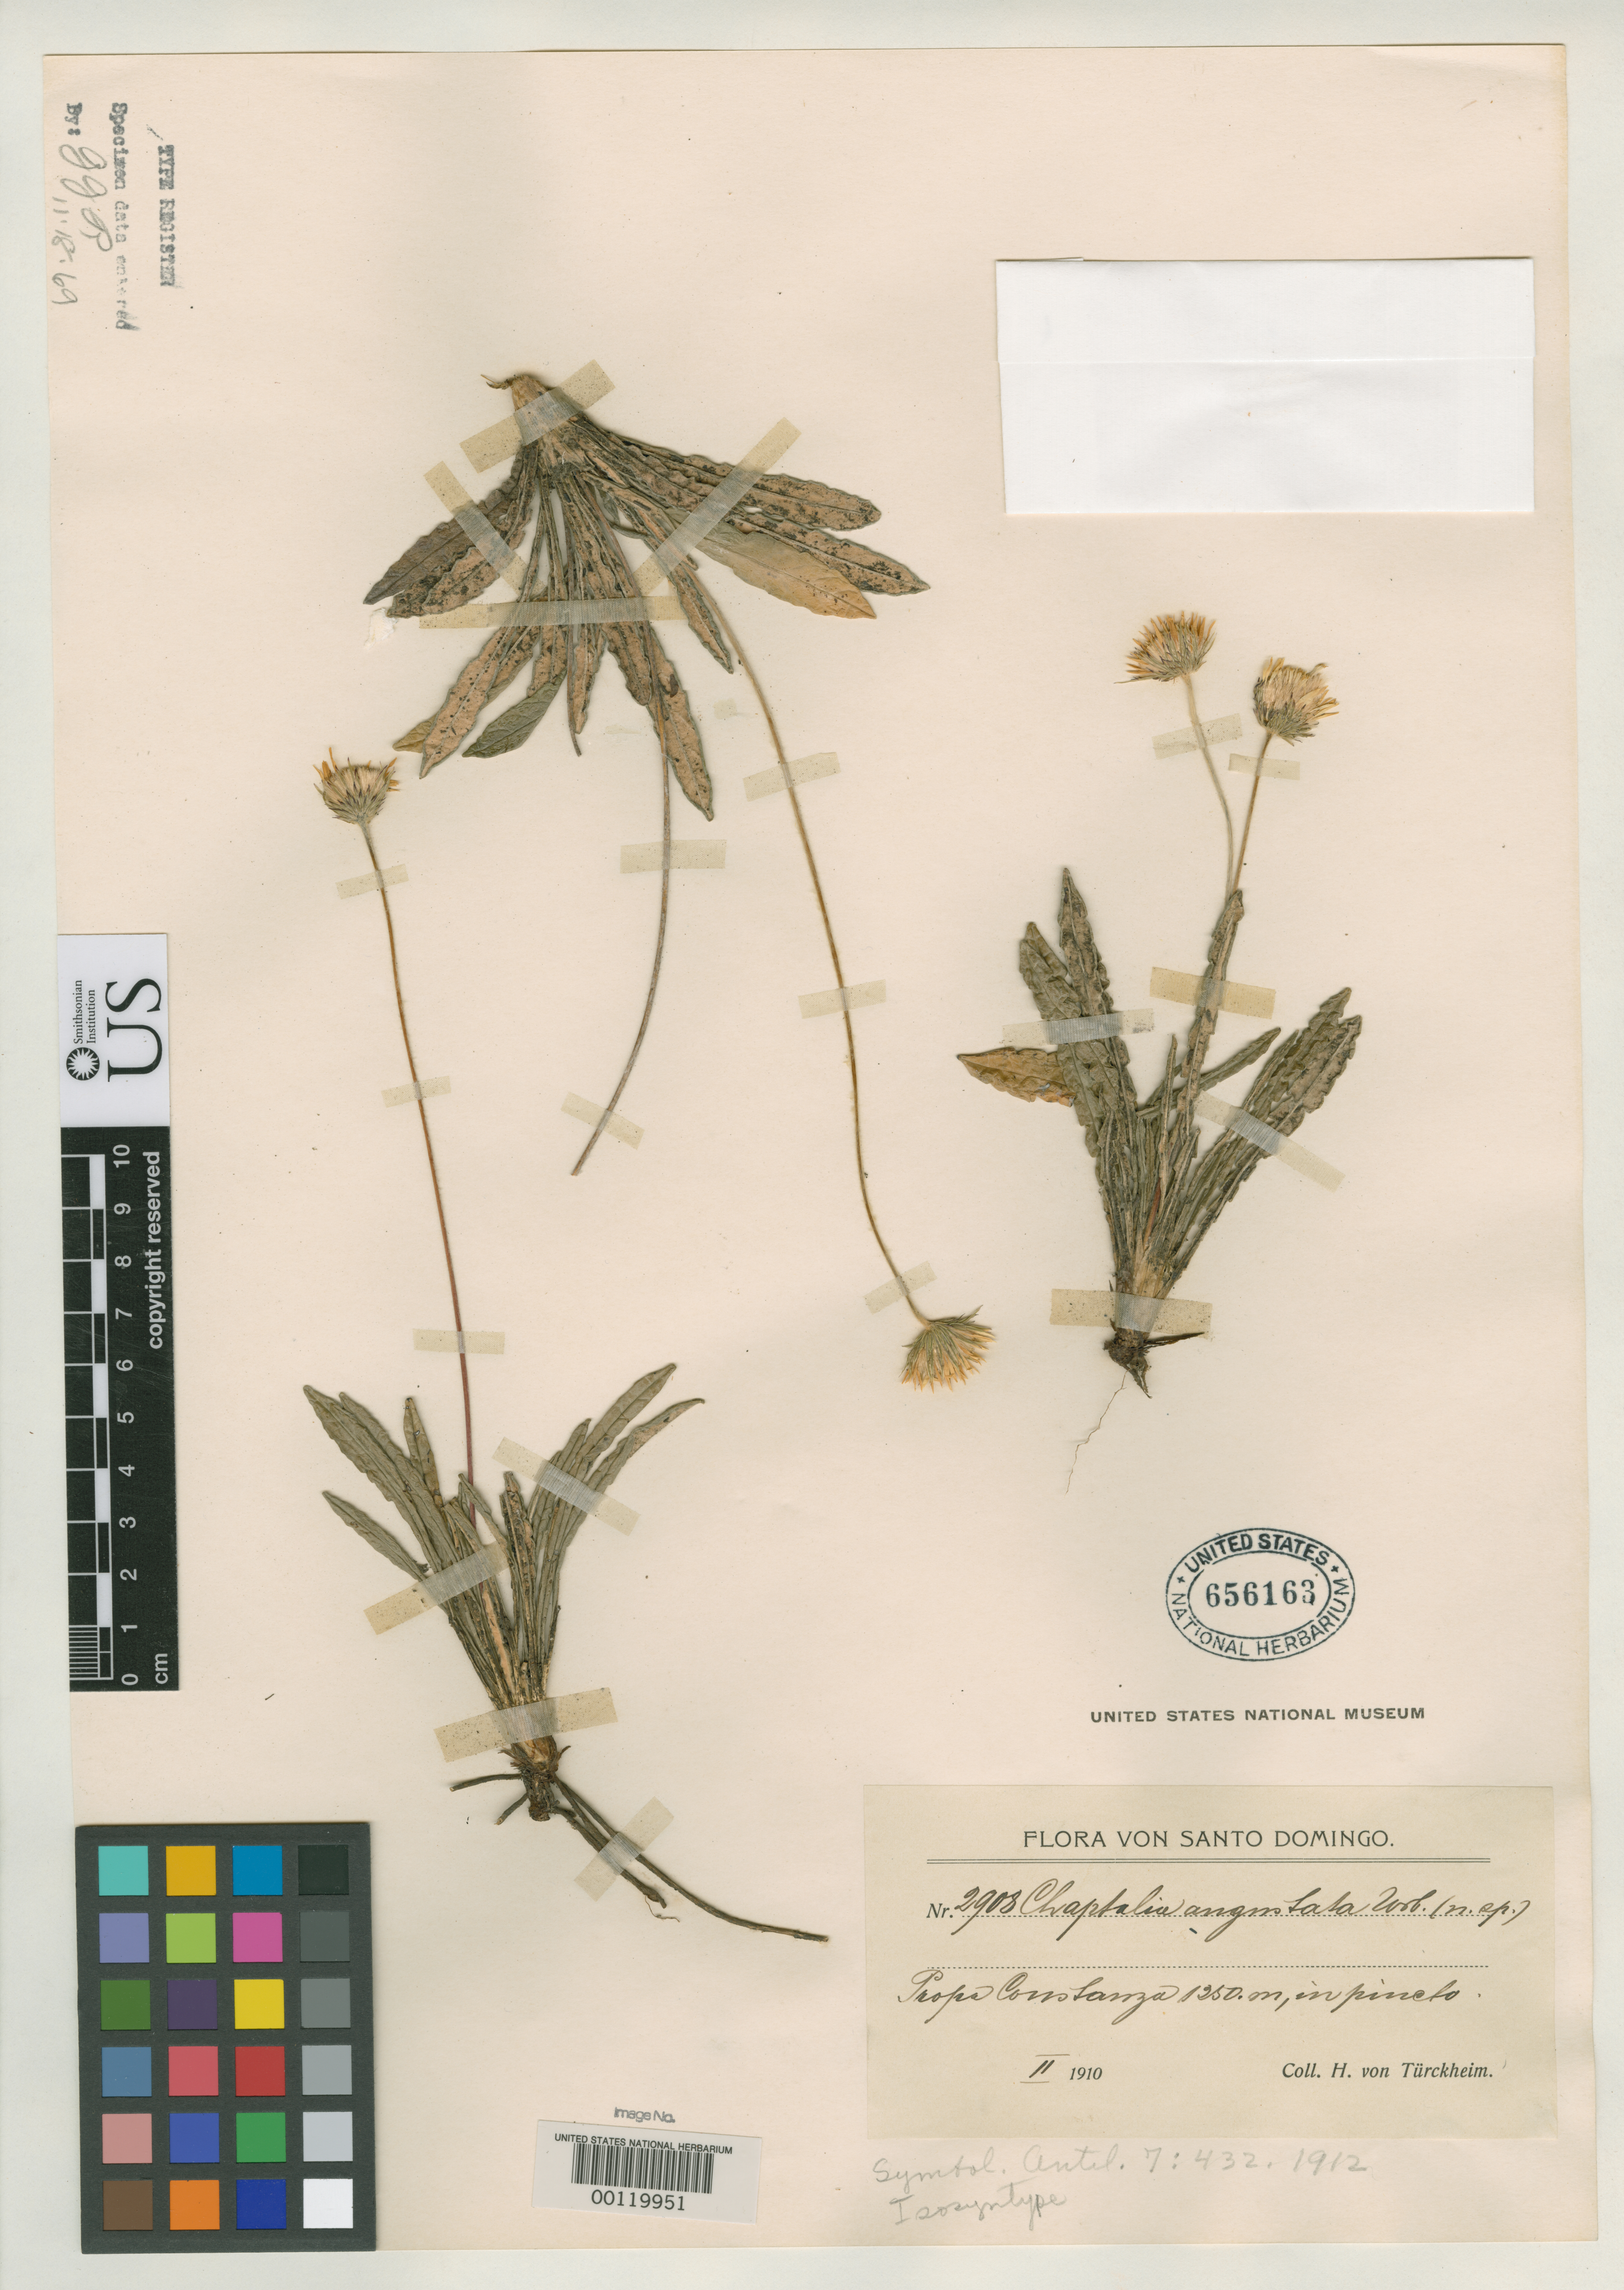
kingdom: Plantae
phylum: Tracheophyta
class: Magnoliopsida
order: Asterales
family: Asteraceae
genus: Chaptalia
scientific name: Chaptalia angustata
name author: Urb.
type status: Isosyntype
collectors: H. von Türckheim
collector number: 2980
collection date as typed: Feb 1910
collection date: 1910-02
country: Dominican Republic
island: Hispaniola Island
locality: Constanza.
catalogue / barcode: US 656163